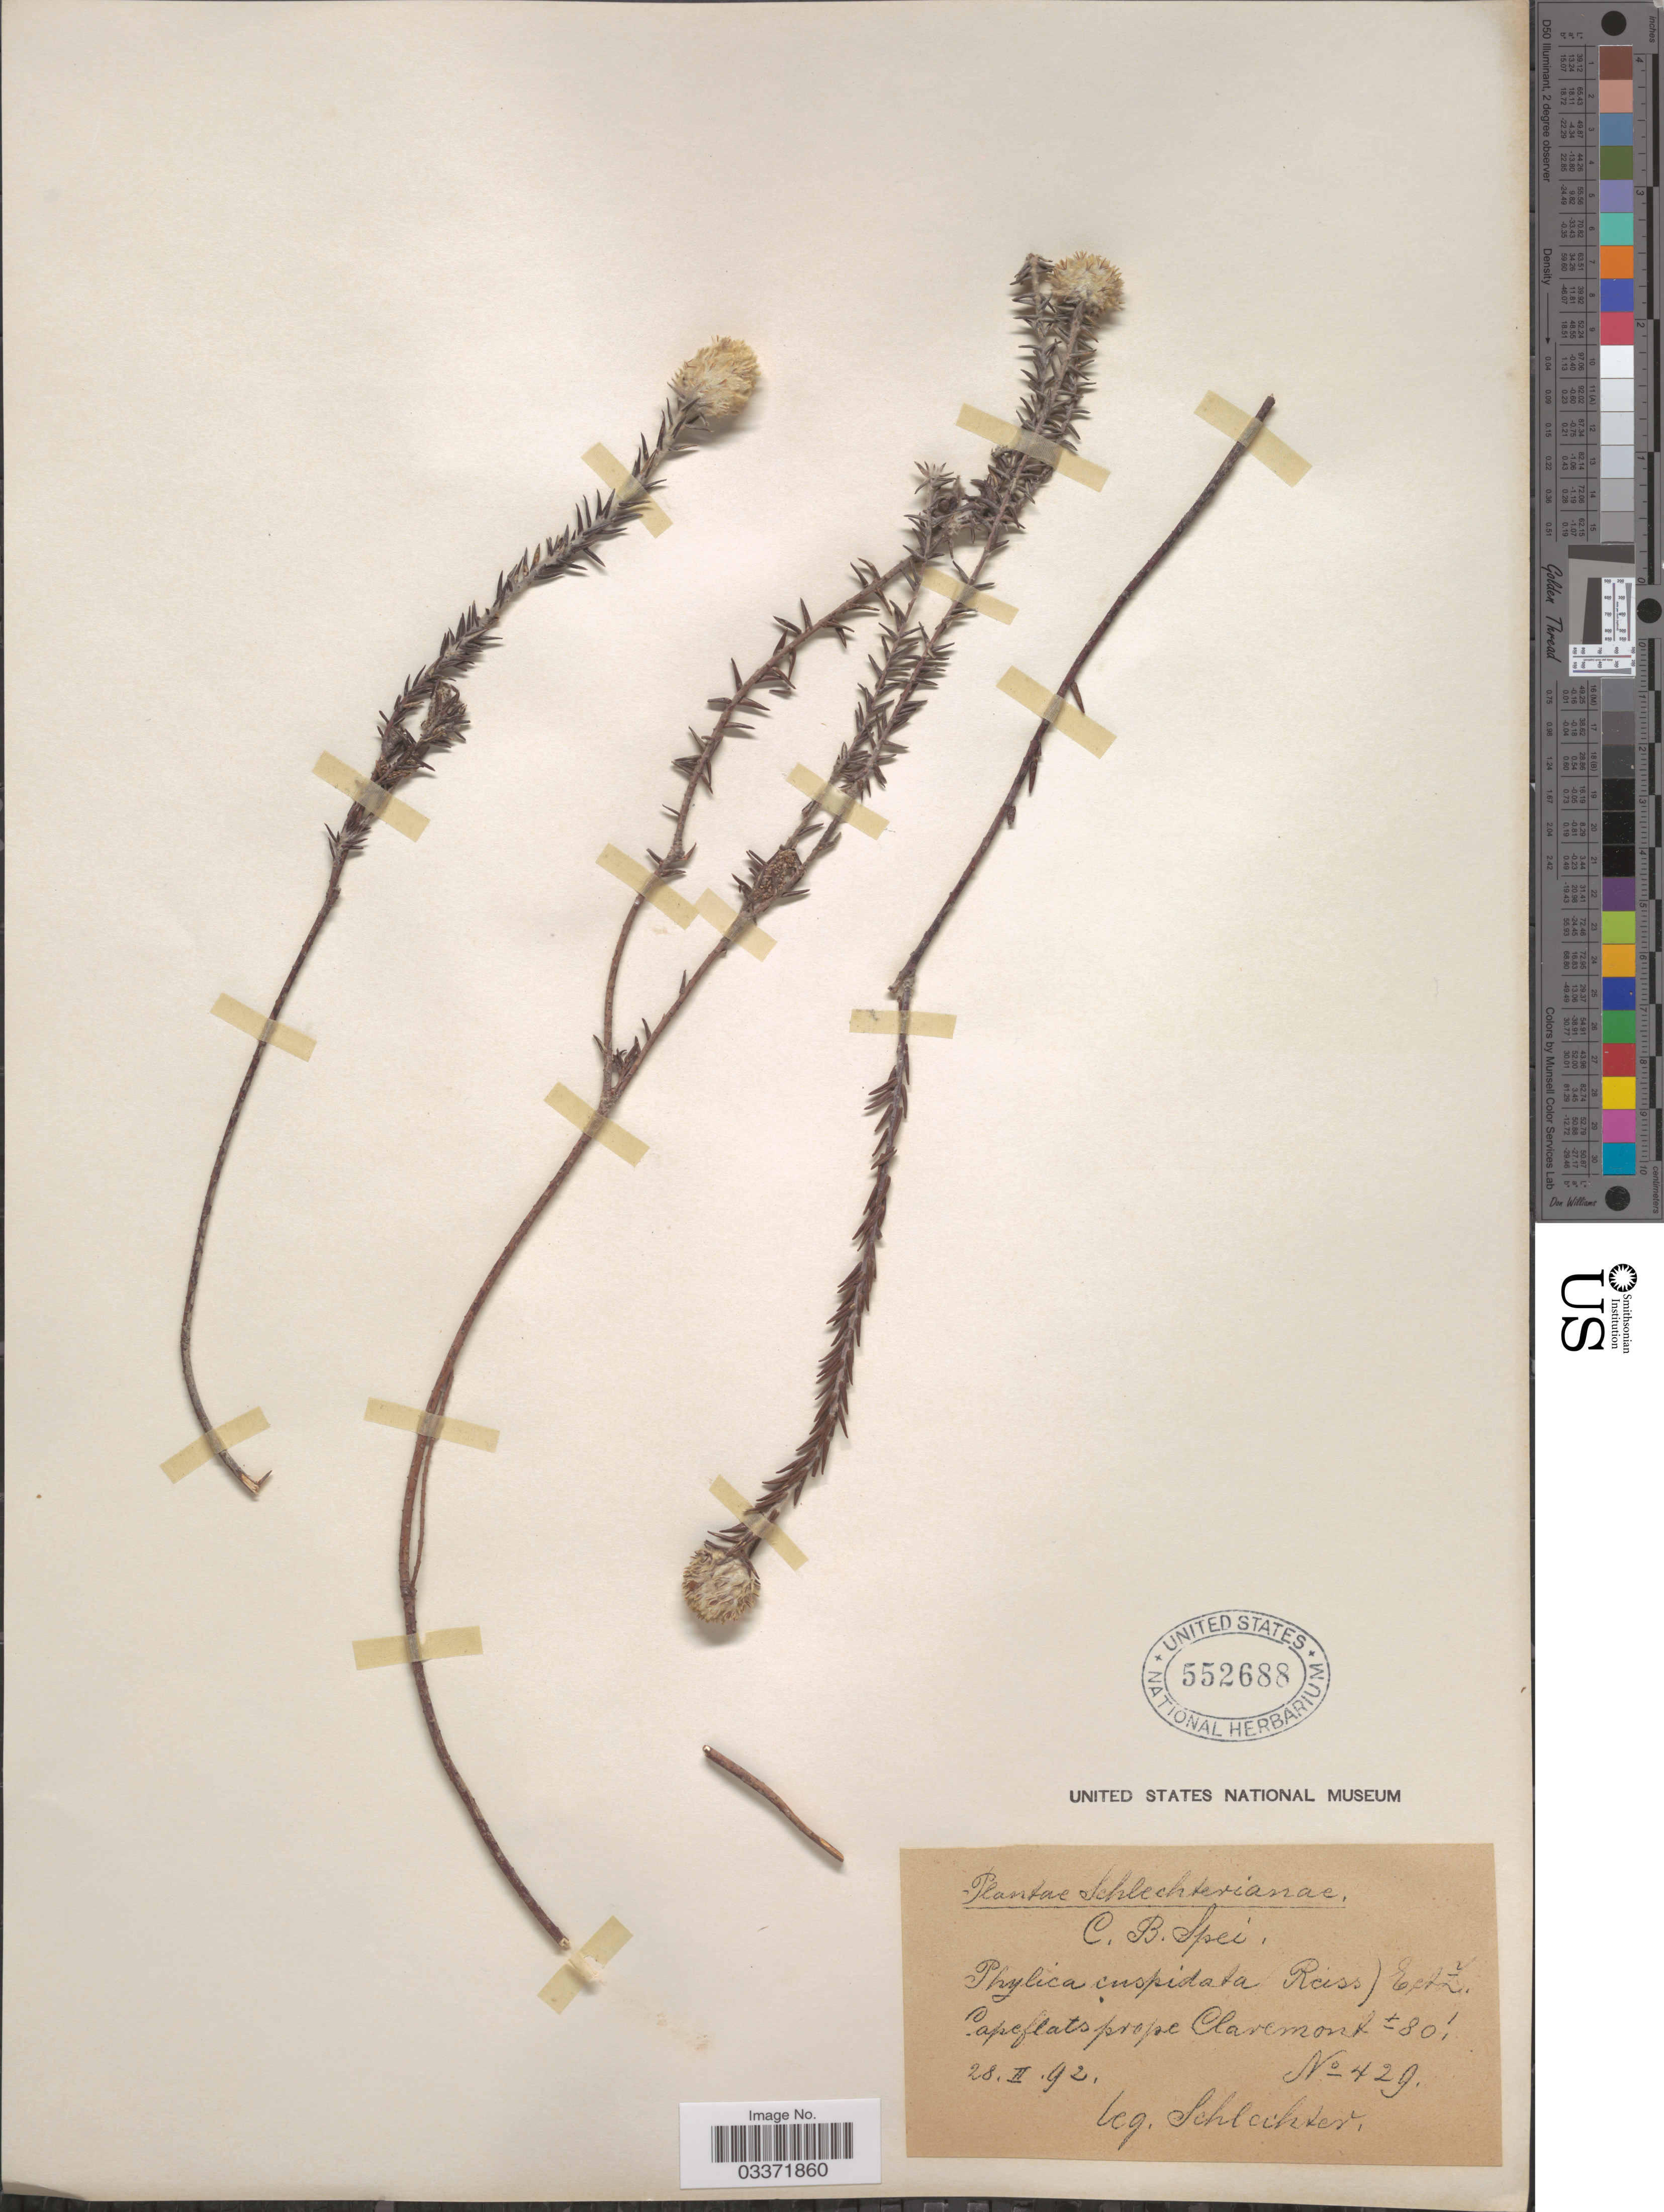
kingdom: Plantae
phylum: Tracheophyta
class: Magnoliopsida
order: Rosales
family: Rhamnaceae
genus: Phylica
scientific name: Phylica cuspidata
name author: Eckl. & Zeyh.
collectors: Schlechter, --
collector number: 429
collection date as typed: Transcribed d/m/y: 28/2/92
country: South Africa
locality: Capeflats prope Claremont.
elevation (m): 24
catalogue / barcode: US 552688